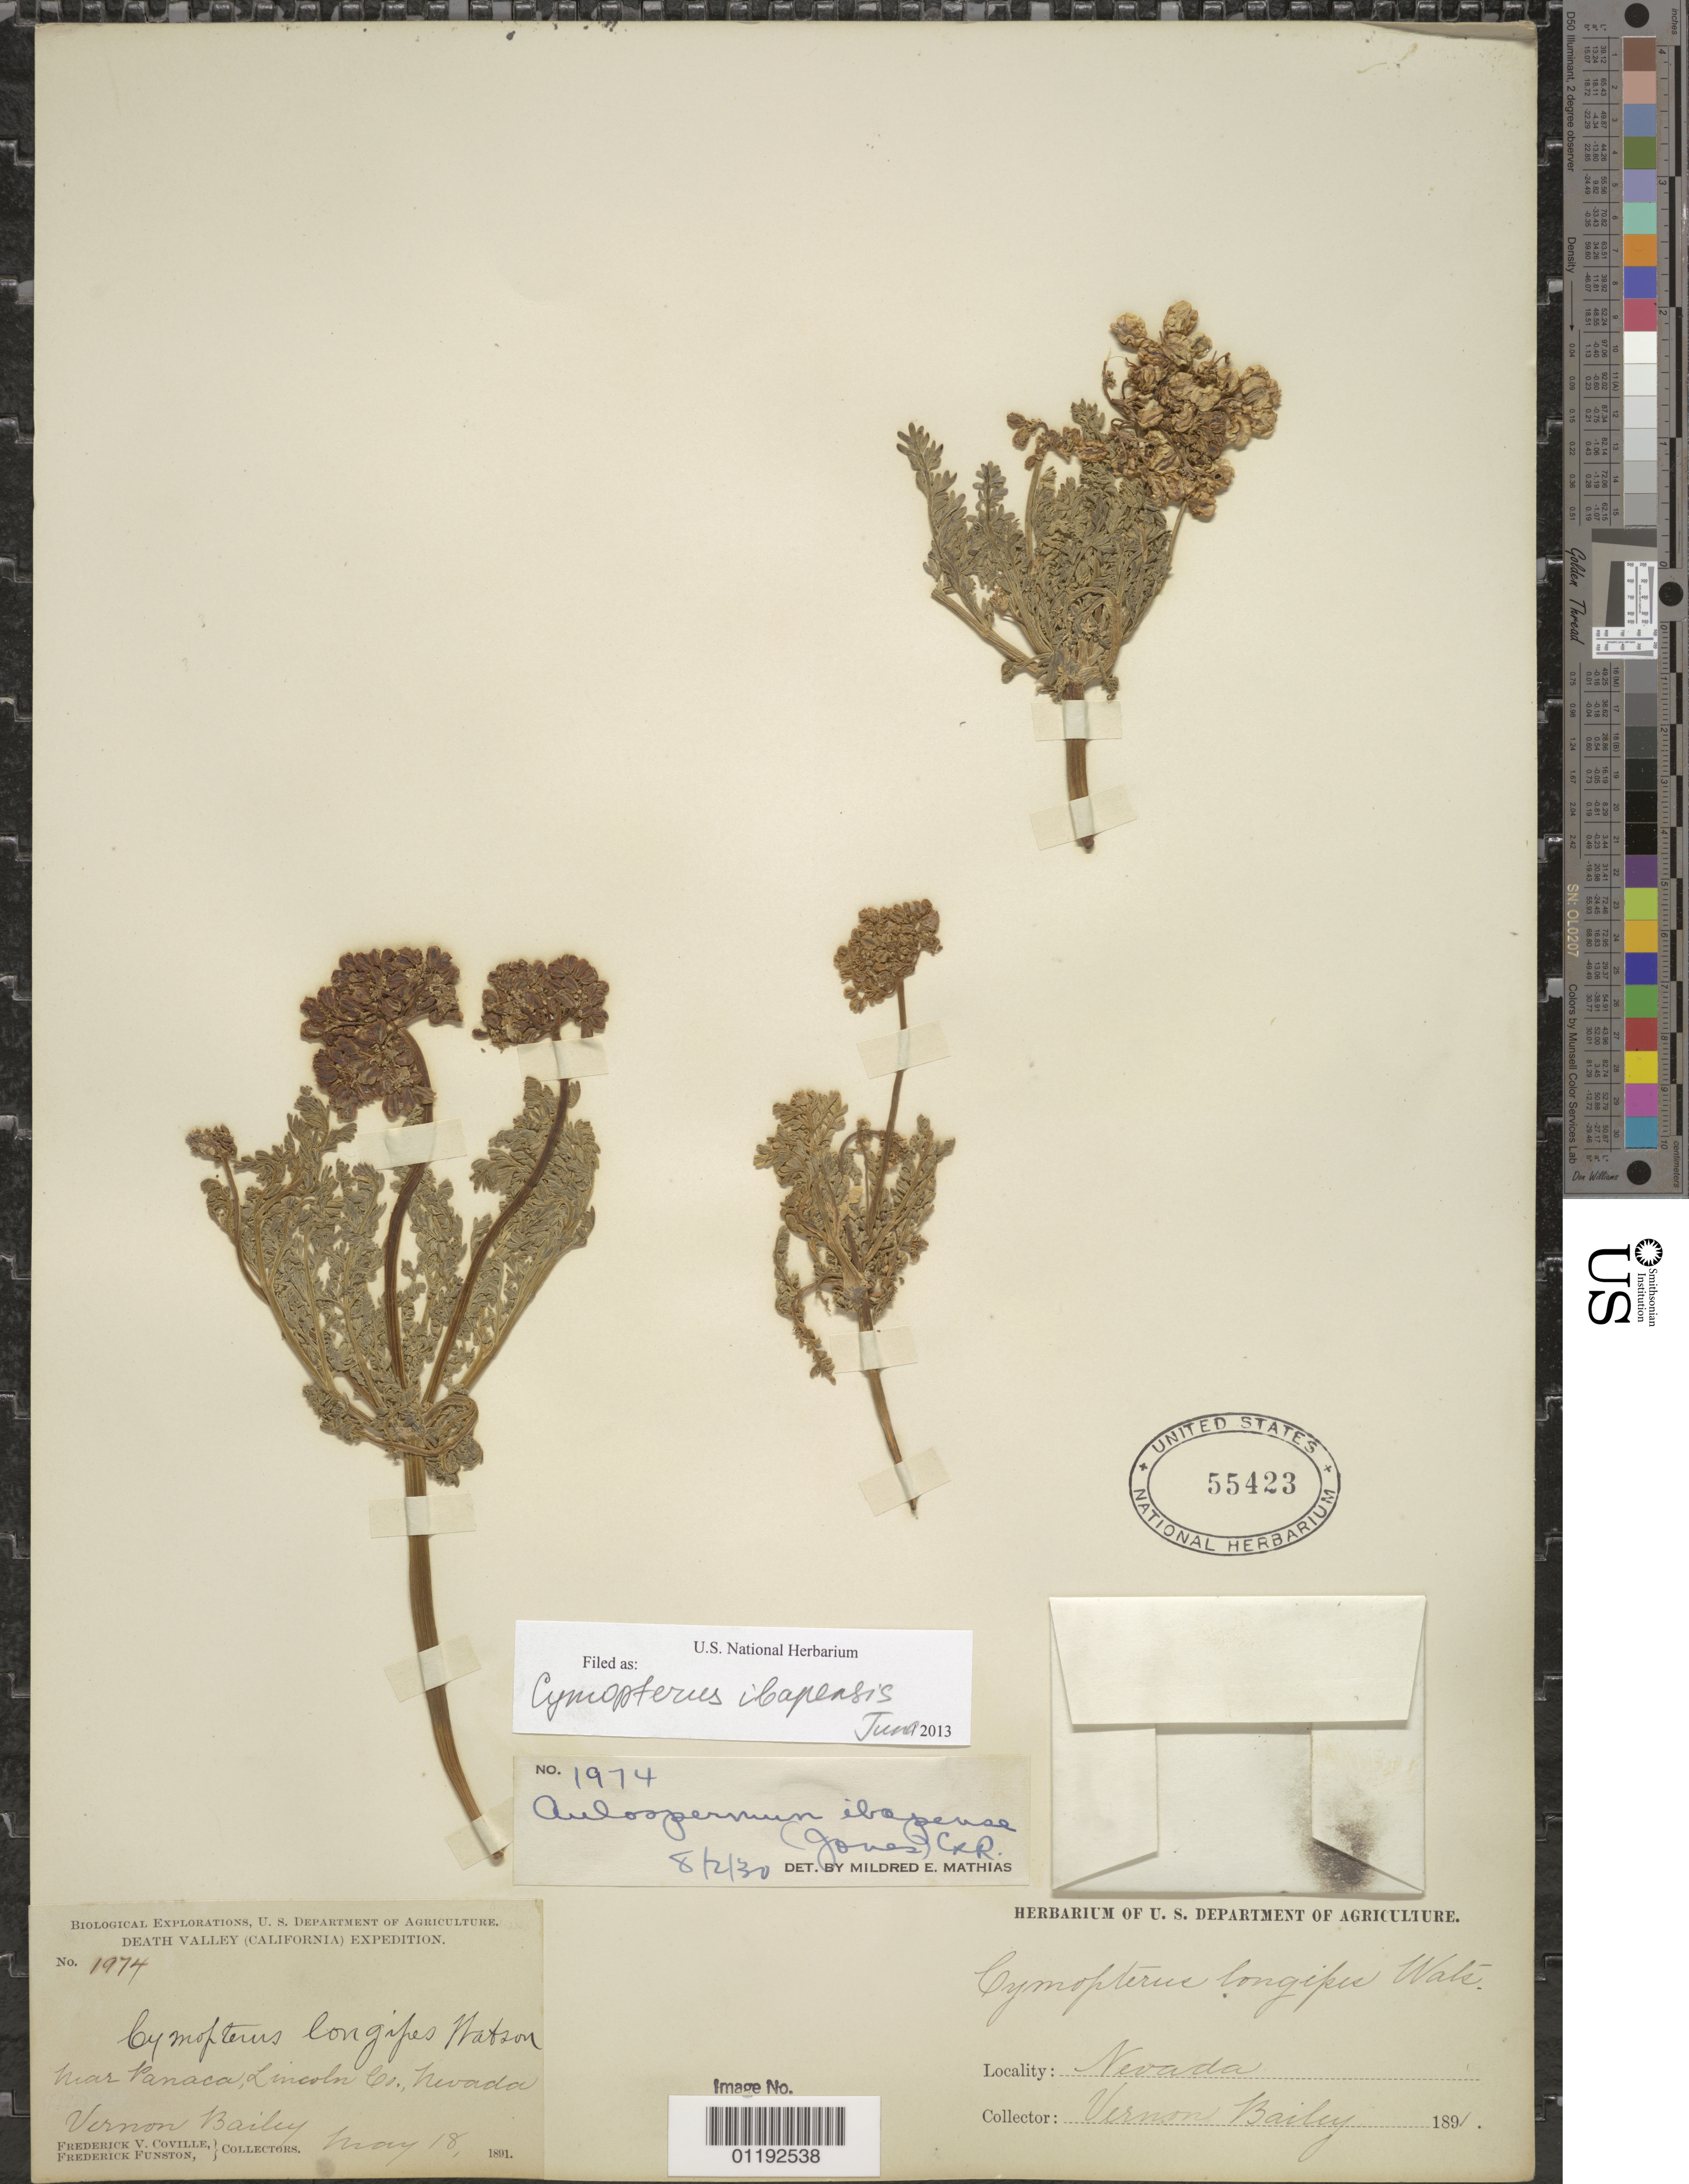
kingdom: Plantae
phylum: Tracheophyta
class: Magnoliopsida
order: Apiales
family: Apiaceae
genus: Cymopterus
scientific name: Cymopterus ibapensis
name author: M.E. Jones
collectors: V. O. Bailey, F. V. Coville & F. Funston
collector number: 1974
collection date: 1891-05-18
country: United States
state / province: Nevada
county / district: Lincoln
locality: near Panaca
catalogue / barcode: US 55423